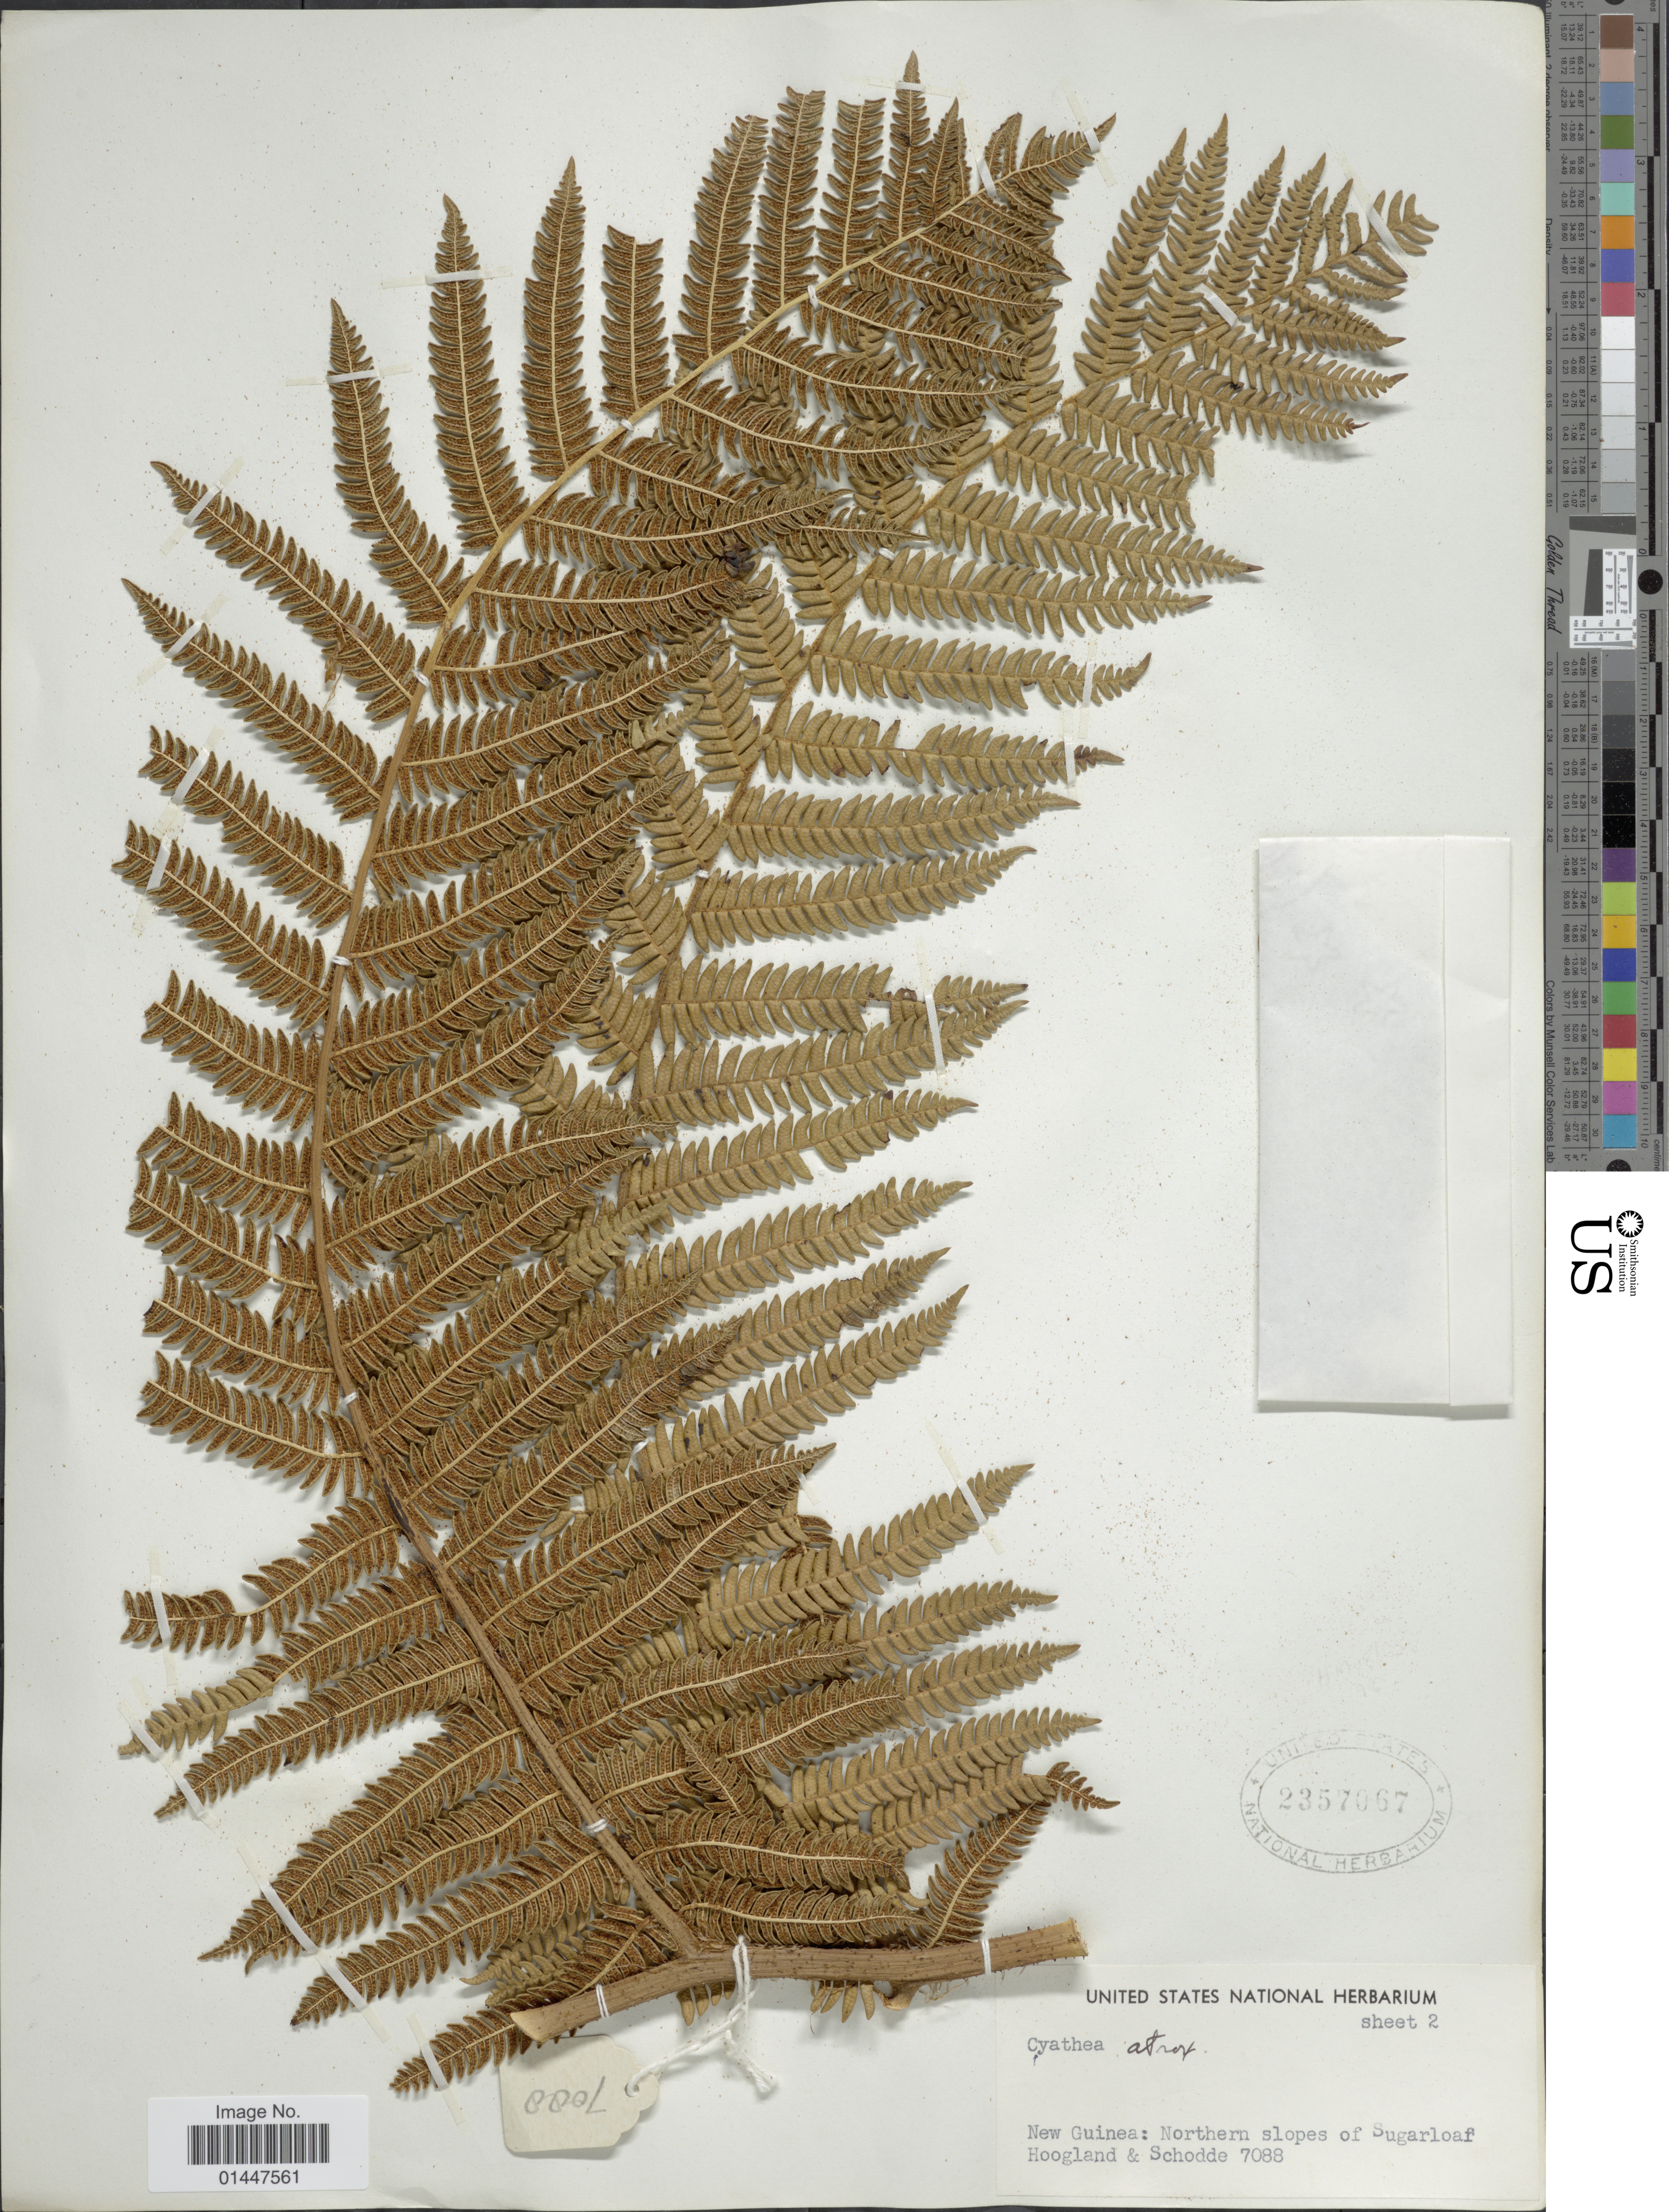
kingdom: Plantae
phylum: Tracheophyta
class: Polypodiopsida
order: Cyatheales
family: Cyatheaceae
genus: Sphaeropteris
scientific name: Sphaeropteris atrox var. atrox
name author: (C. Chr.) R.M. Tryon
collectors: R. D. Hoogland & Schodde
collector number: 7088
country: Papua New Guinea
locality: New Guinea: Northern slopes of Sugarloaf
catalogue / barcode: US 2357067